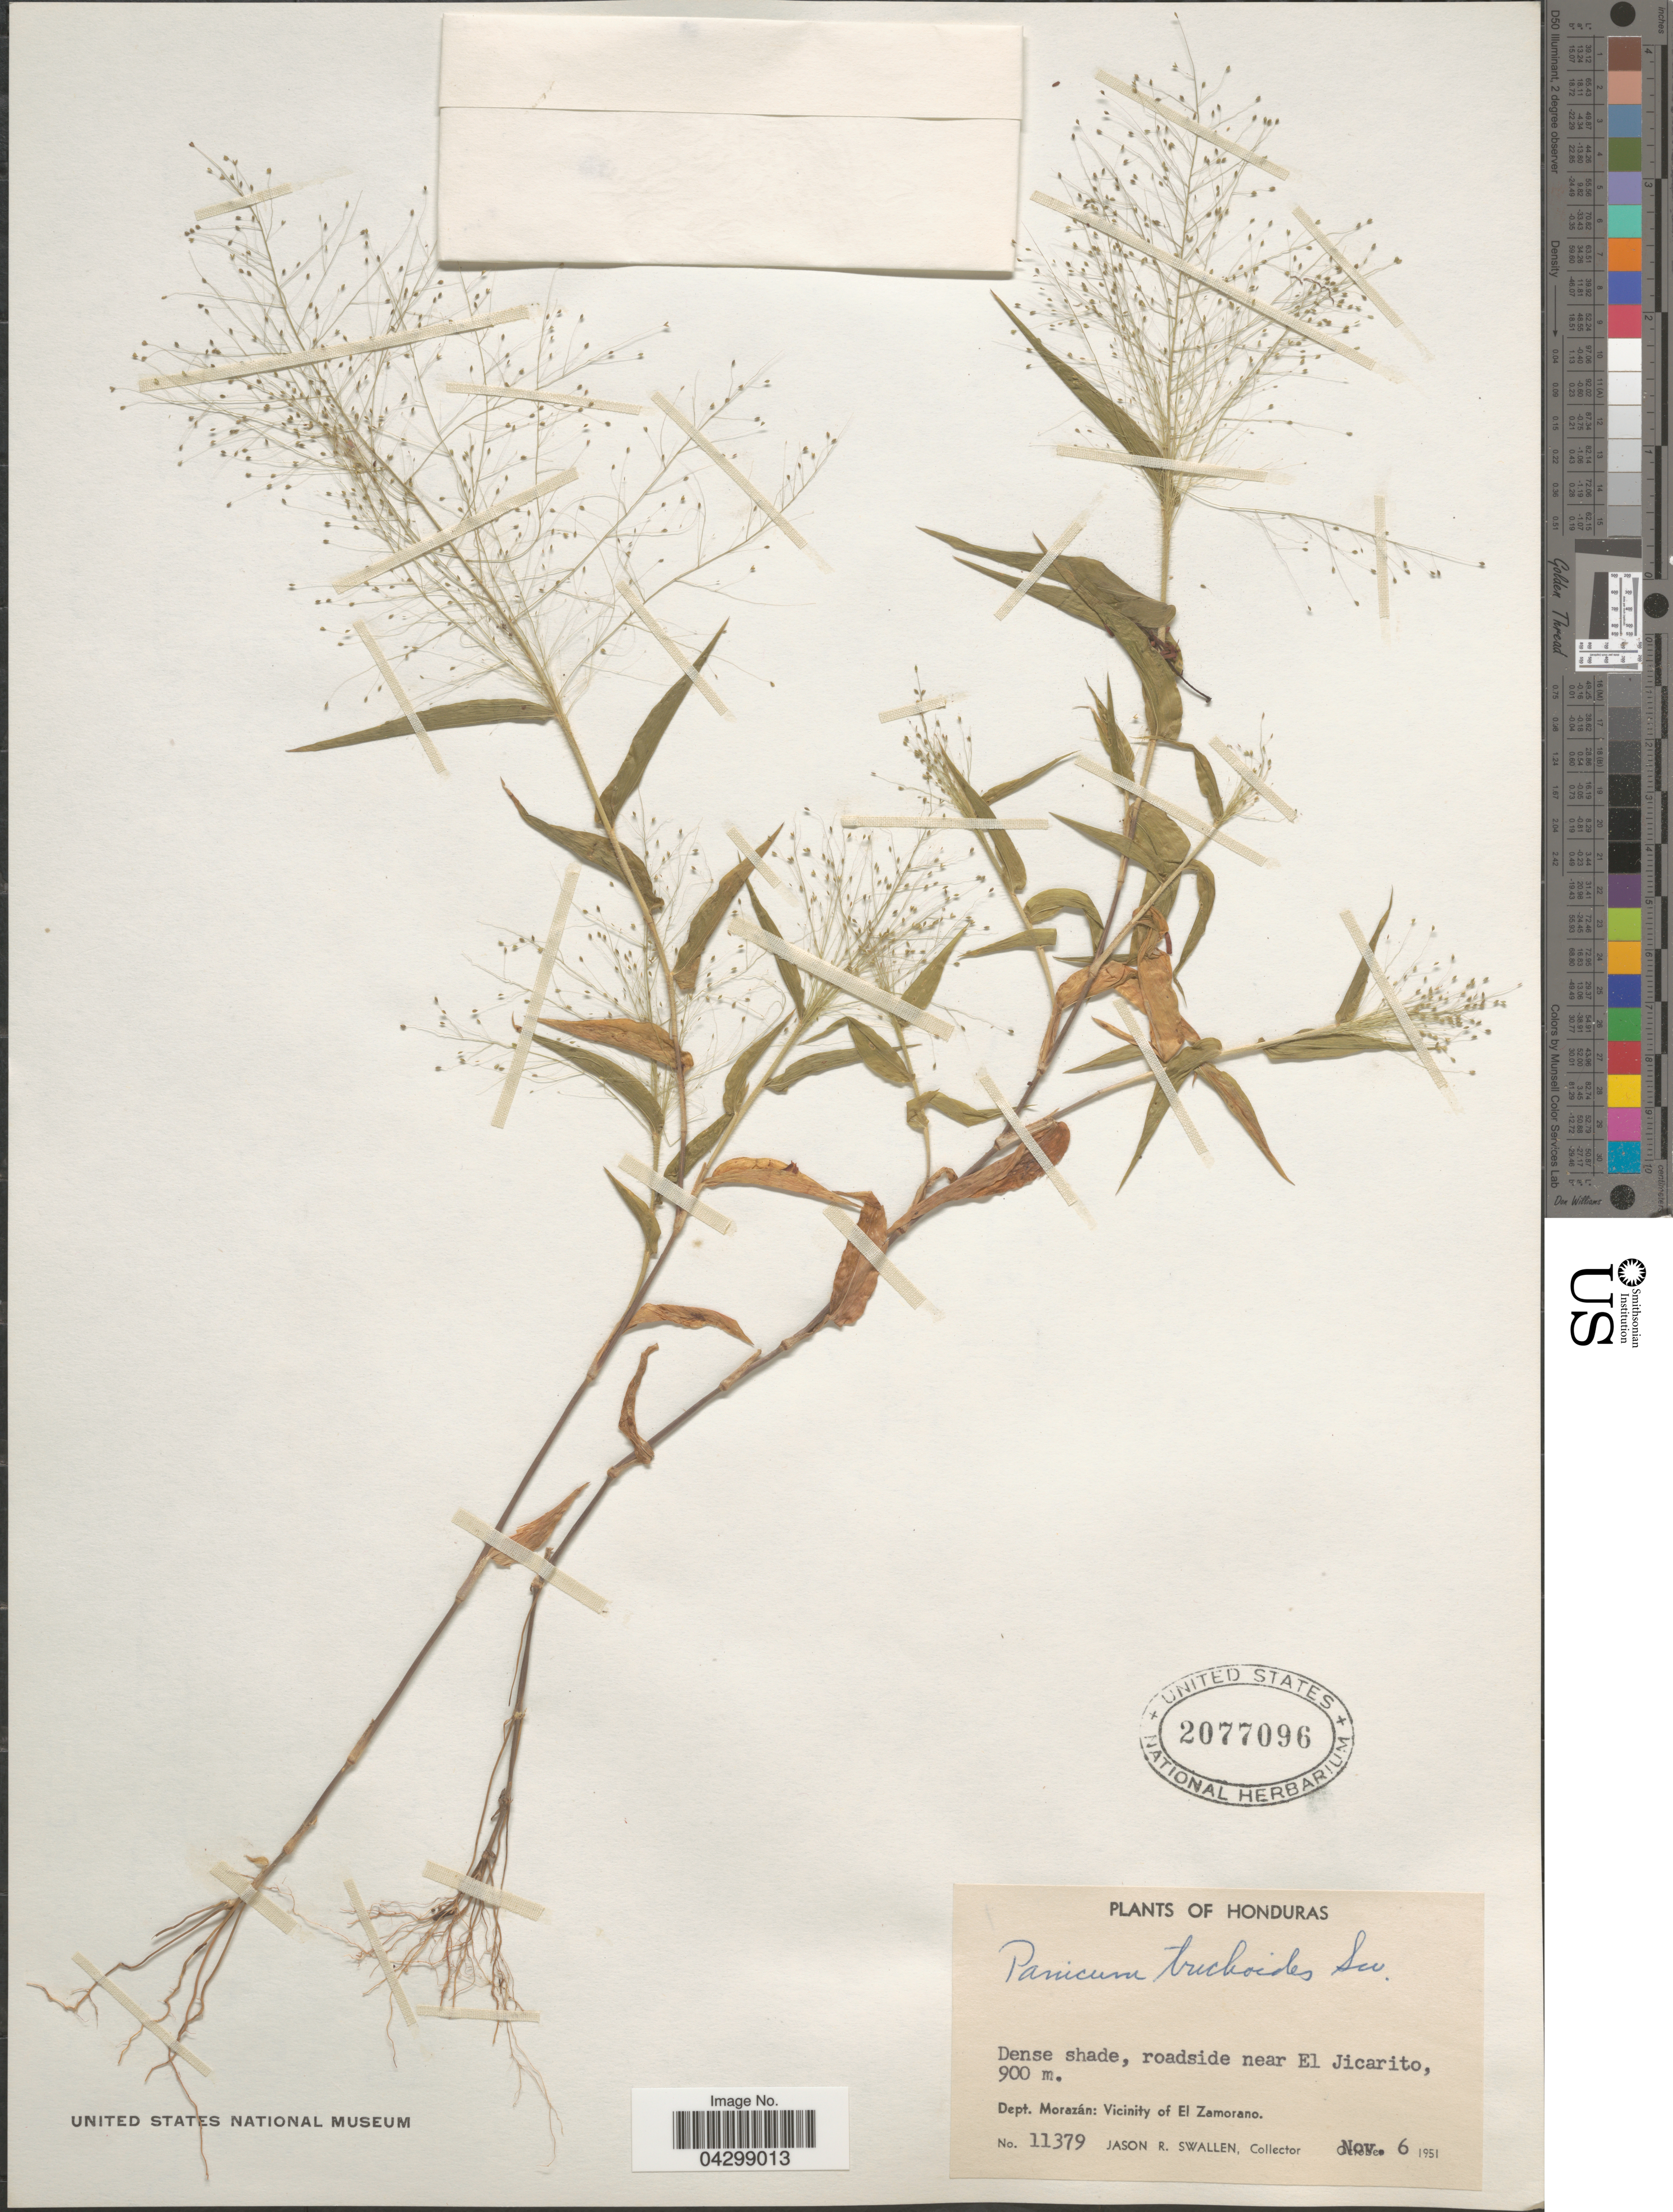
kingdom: Plantae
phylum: Tracheophyta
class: Liliopsida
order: Poales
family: Poaceae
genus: Panicum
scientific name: Panicum trichoides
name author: Sw.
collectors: J. R. Swallen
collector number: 11379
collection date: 1951-11-06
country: Honduras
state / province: Fco. Morazán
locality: Dense shade, roadside near El Jicarito, Dept. Morazán: Vicinity of El Zamorano.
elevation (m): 900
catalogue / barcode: US 2077096